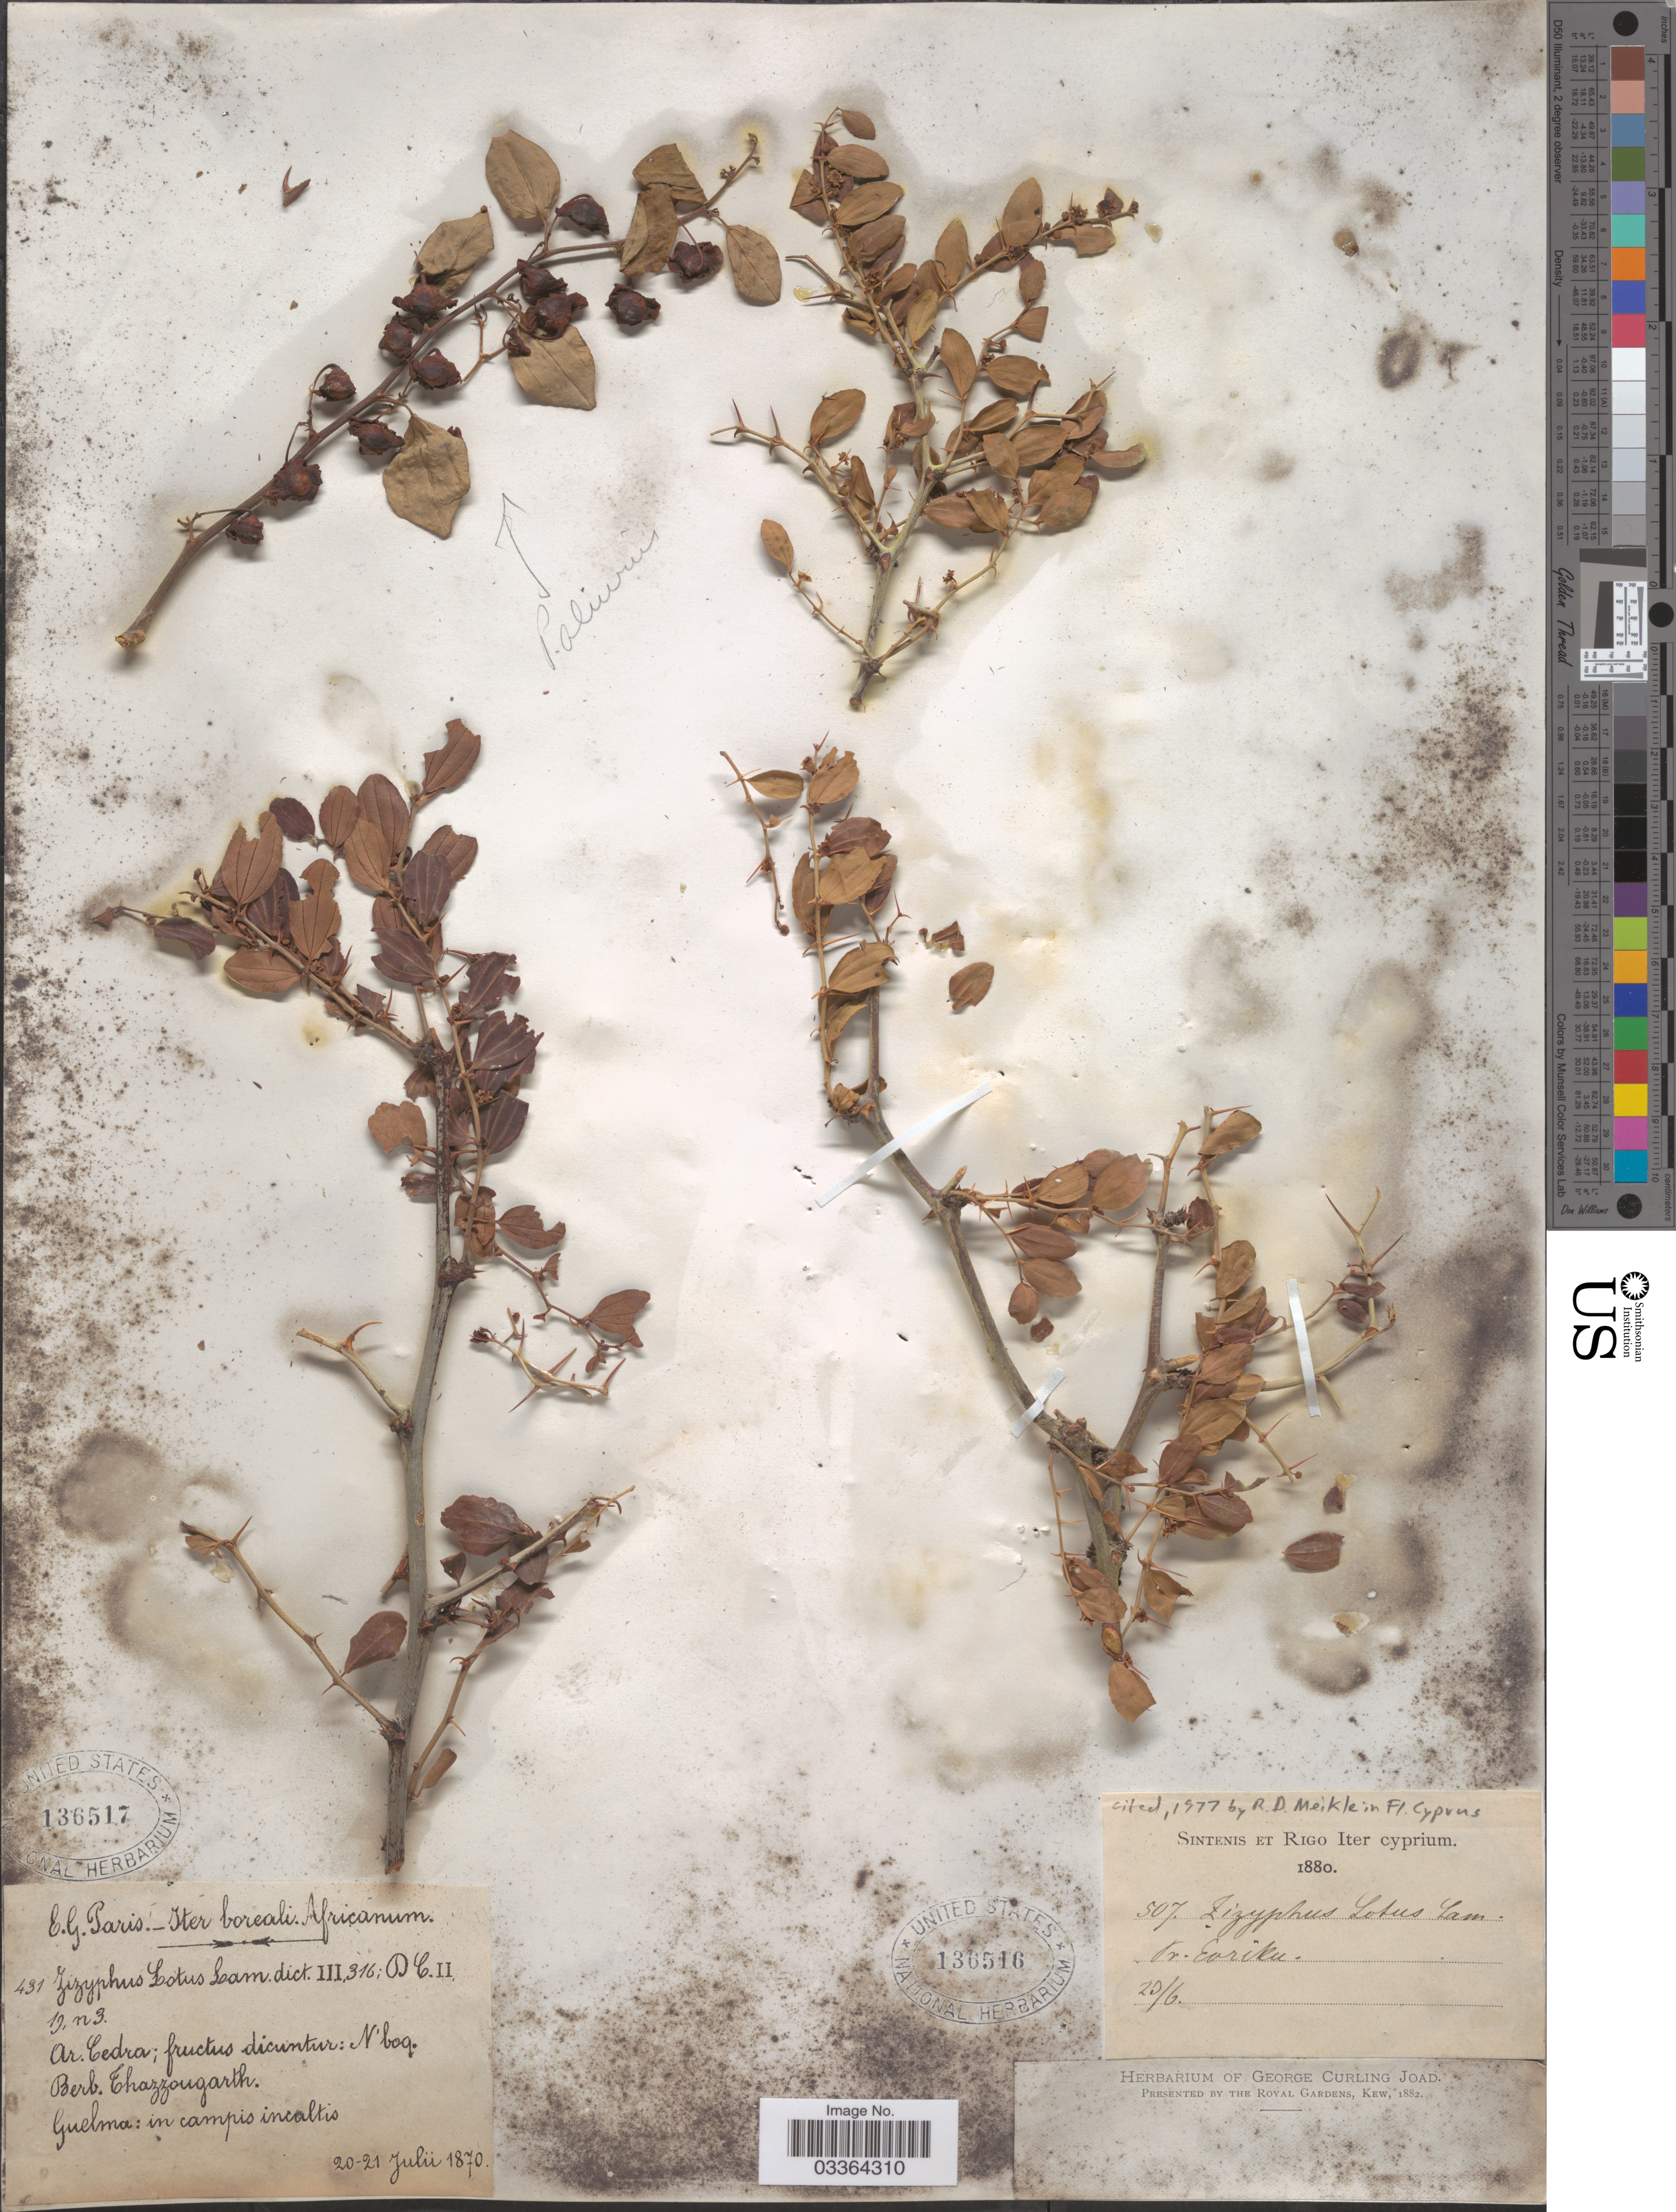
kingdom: Plantae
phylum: Tracheophyta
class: Magnoliopsida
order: Rosales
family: Rhamnaceae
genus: Ziziphus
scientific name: Ziziphus lotus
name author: (L.) Lam.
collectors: Paris, E.G.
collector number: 431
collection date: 1870-07-20/1870-07-21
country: Algeria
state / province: Guelma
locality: Iter boreali. Africanum, in campis incultis.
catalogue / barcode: US 136516